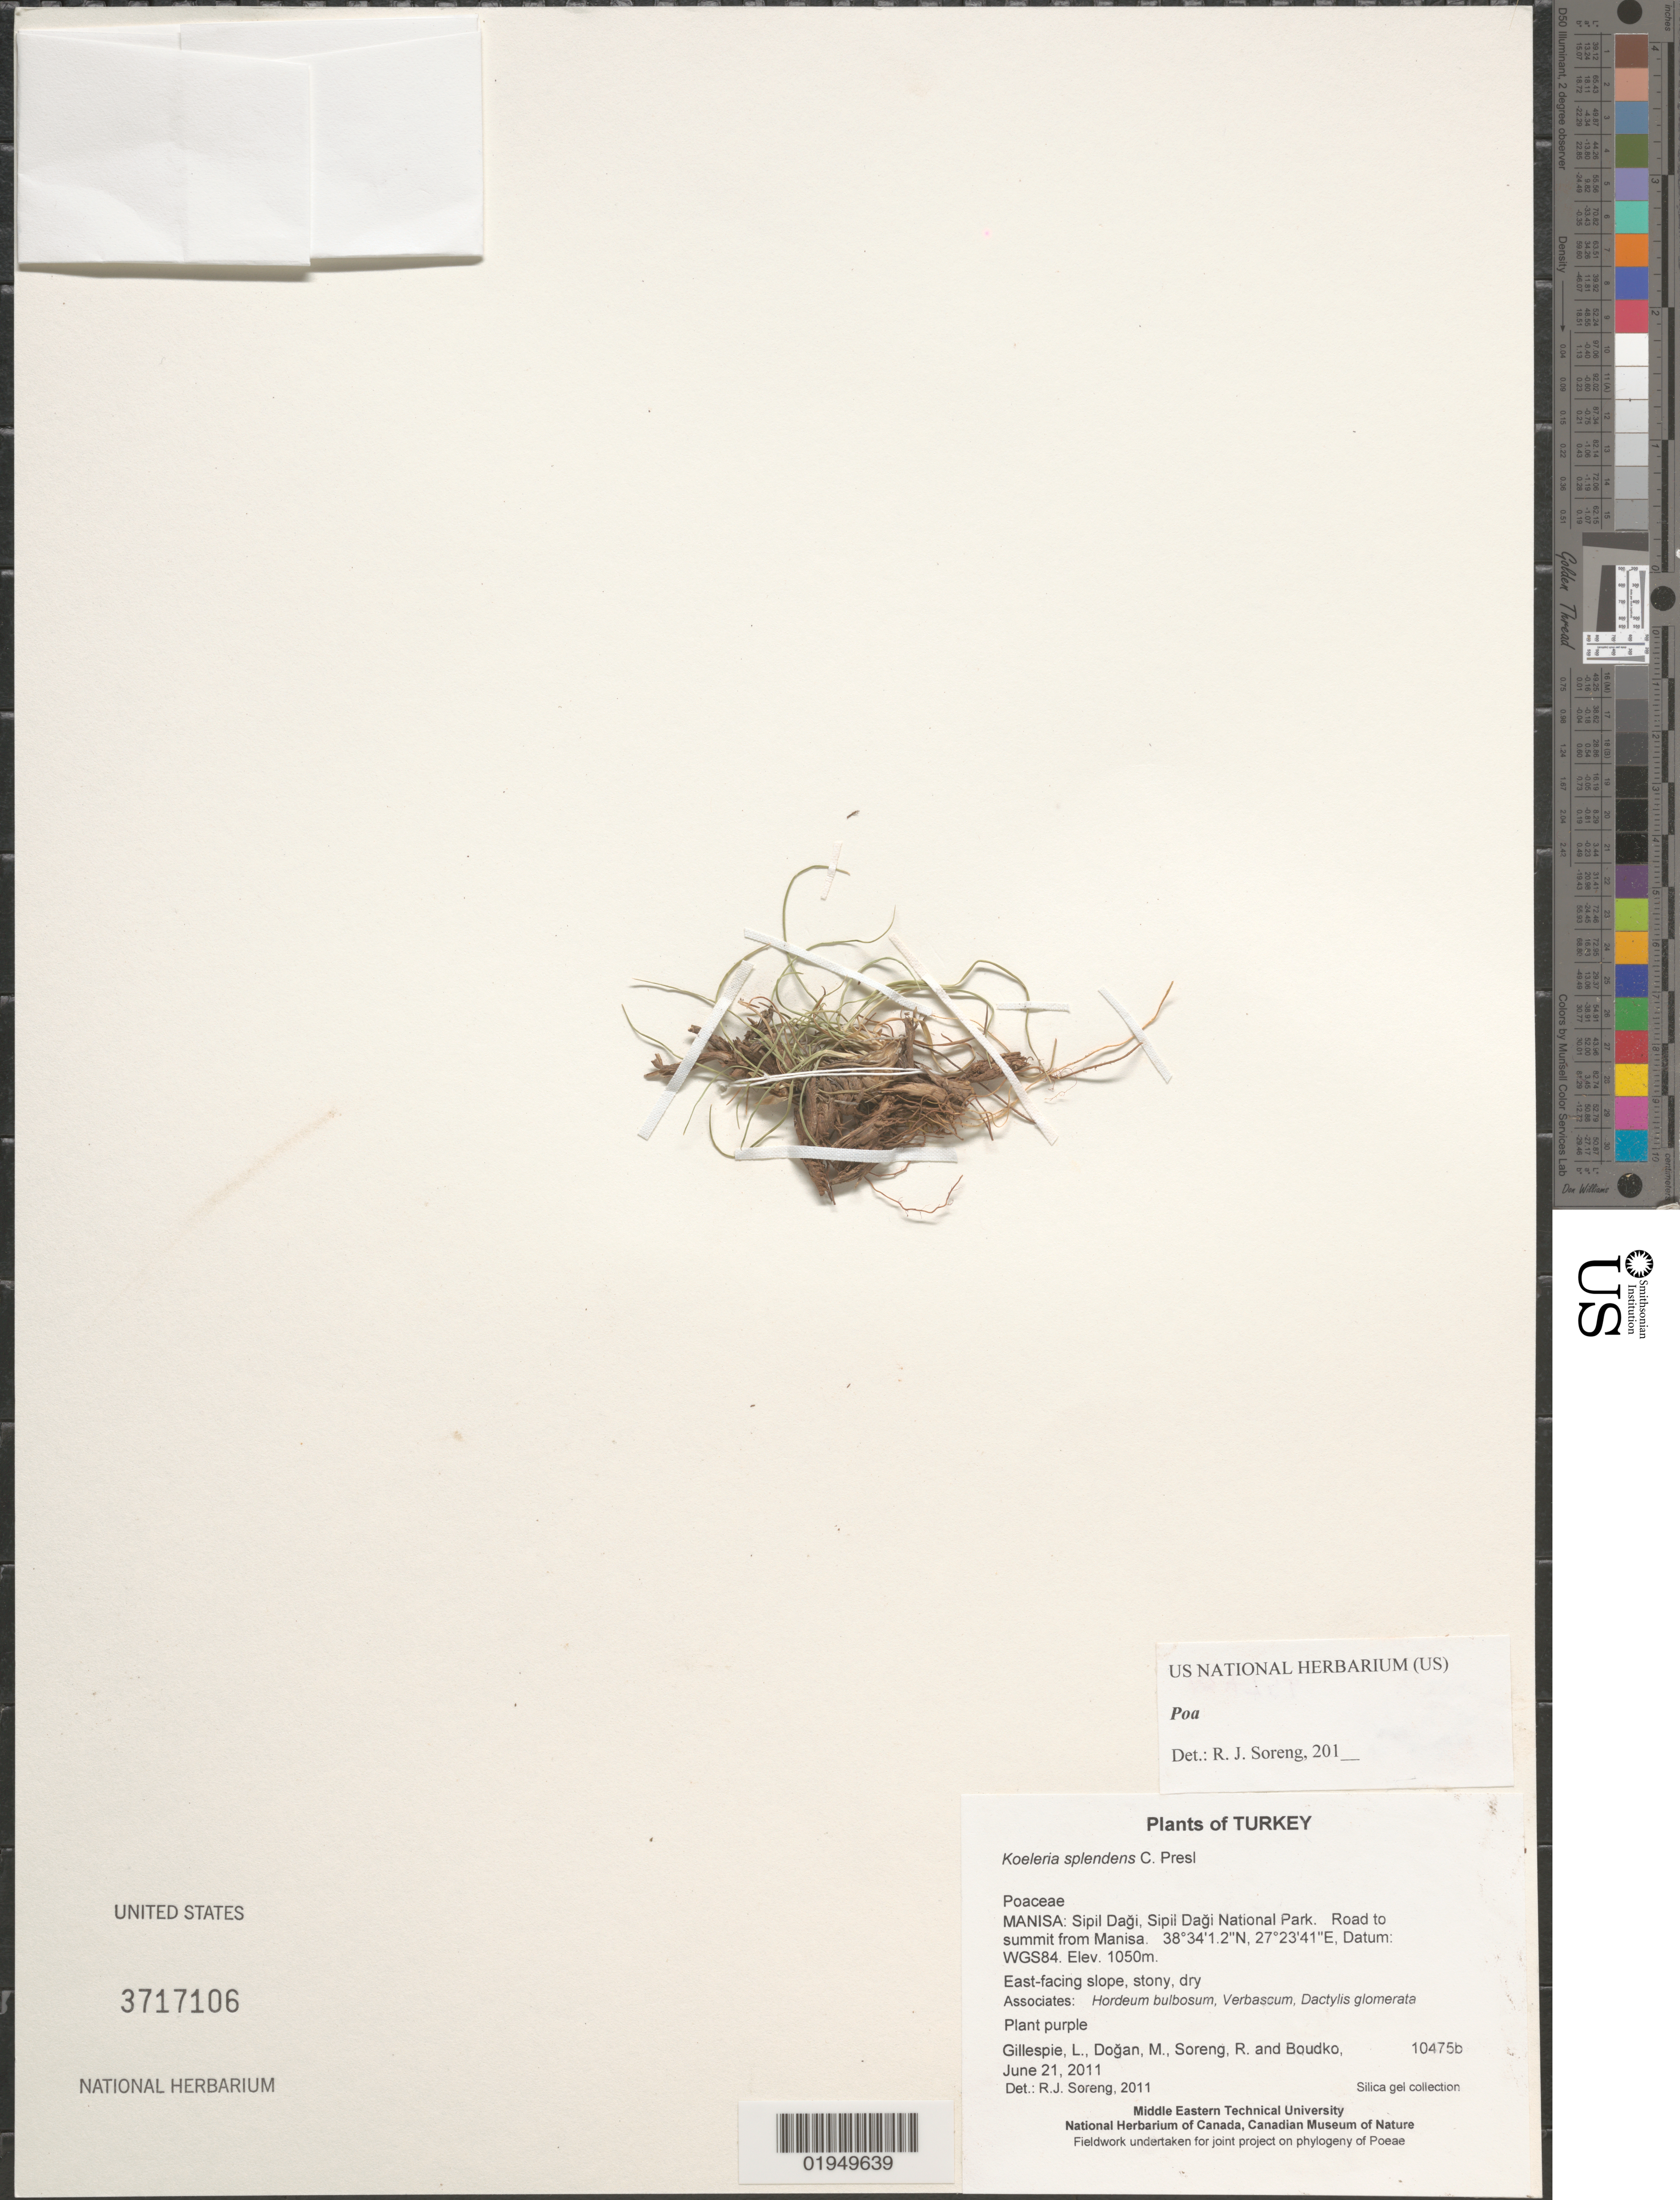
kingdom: Plantae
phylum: Tracheophyta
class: Liliopsida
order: Poales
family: Poaceae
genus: Koeleria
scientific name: Koeleria splendens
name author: C. Presl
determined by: Soreng, Robert J., Research Associate (BOT), Smithsonian Institution - National Museum of Natural History (UNITED STATES)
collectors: L. J. Gillespie, M. Doğan, R. J. Soreng & K. Boudko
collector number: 10475b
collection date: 2011-06-21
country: Turkey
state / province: Manisa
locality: Sipil Dagi, Sipil Dagi National Park. Road to summit from Manisa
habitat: East-facing slope, stony, dry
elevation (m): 1050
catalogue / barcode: US 3717106